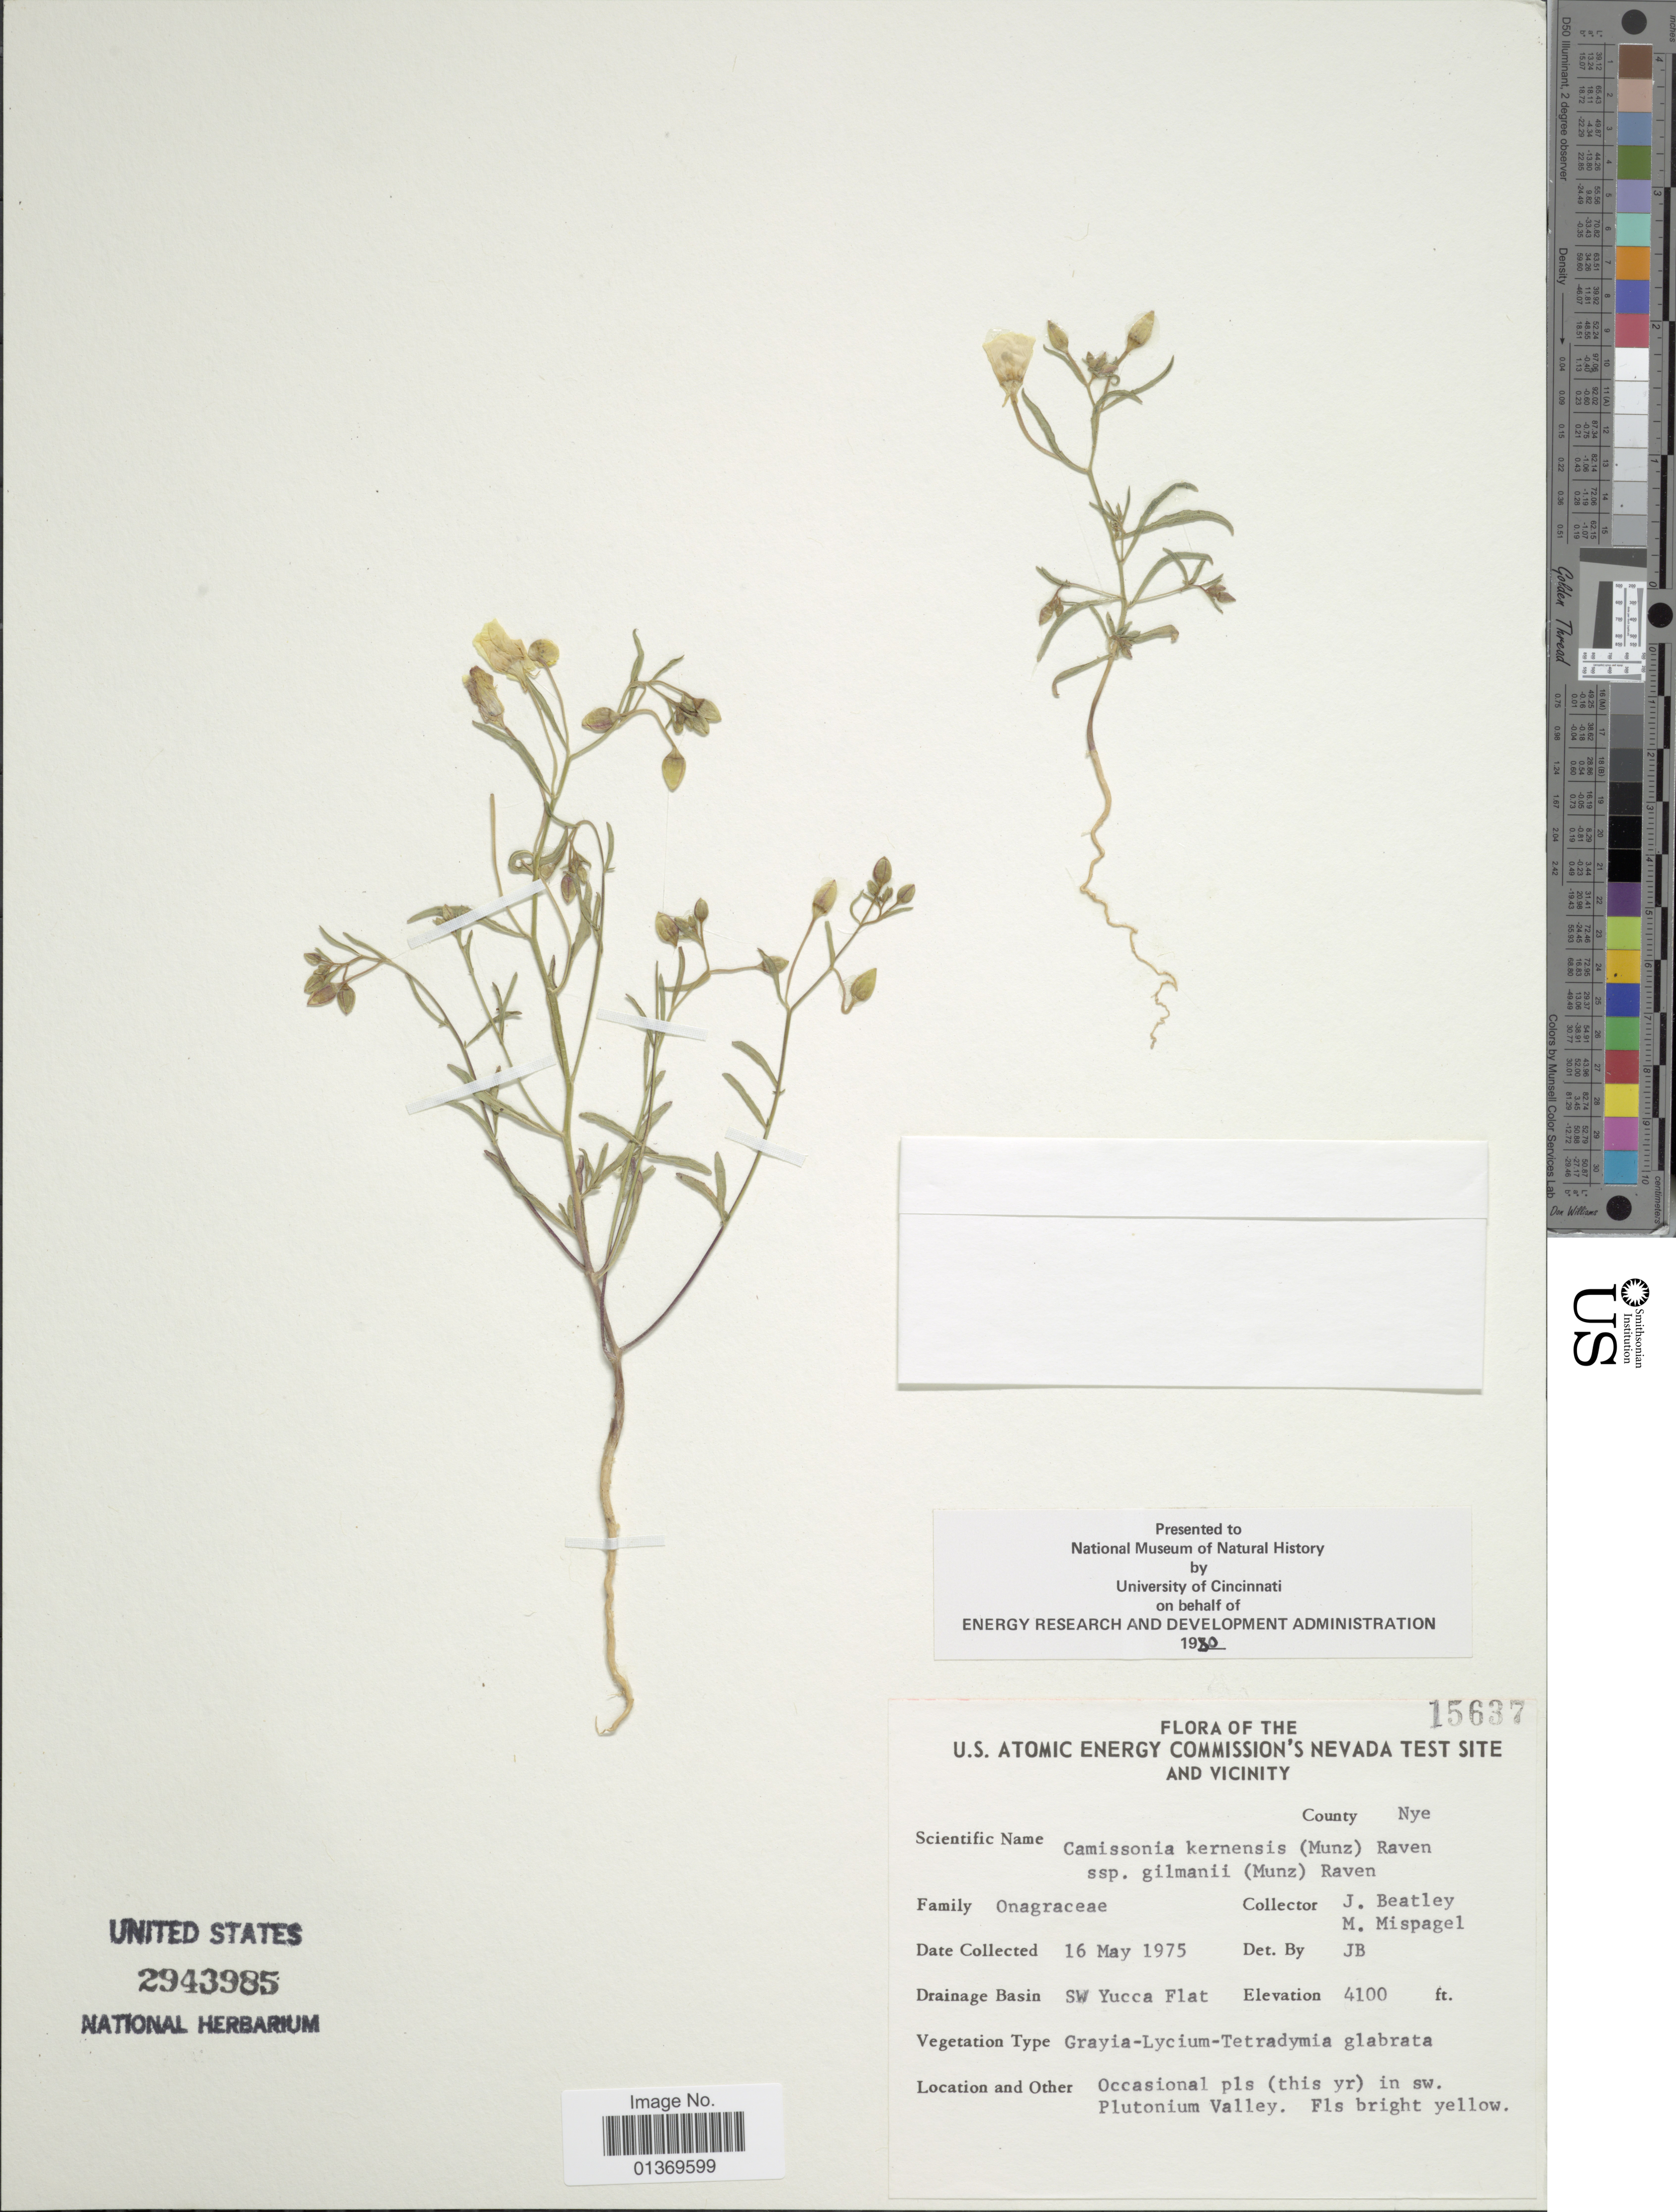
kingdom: Plantae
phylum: Tracheophyta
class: Magnoliopsida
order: Myrtales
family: Onagraceae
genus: Camissonia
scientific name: Camissonia kernensis subsp. gilmanii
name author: (Munz) P.H. Raven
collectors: J. C. Beatley & M. Mispagel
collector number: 15637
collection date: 1975-05-16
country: United States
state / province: Nevada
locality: U.S. Atomic Energy Commission's Nevada Test Site and Vicinity, County Nye, SW Yucca Flat, in sw. Plutonium Valley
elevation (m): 1250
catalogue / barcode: US 2943985